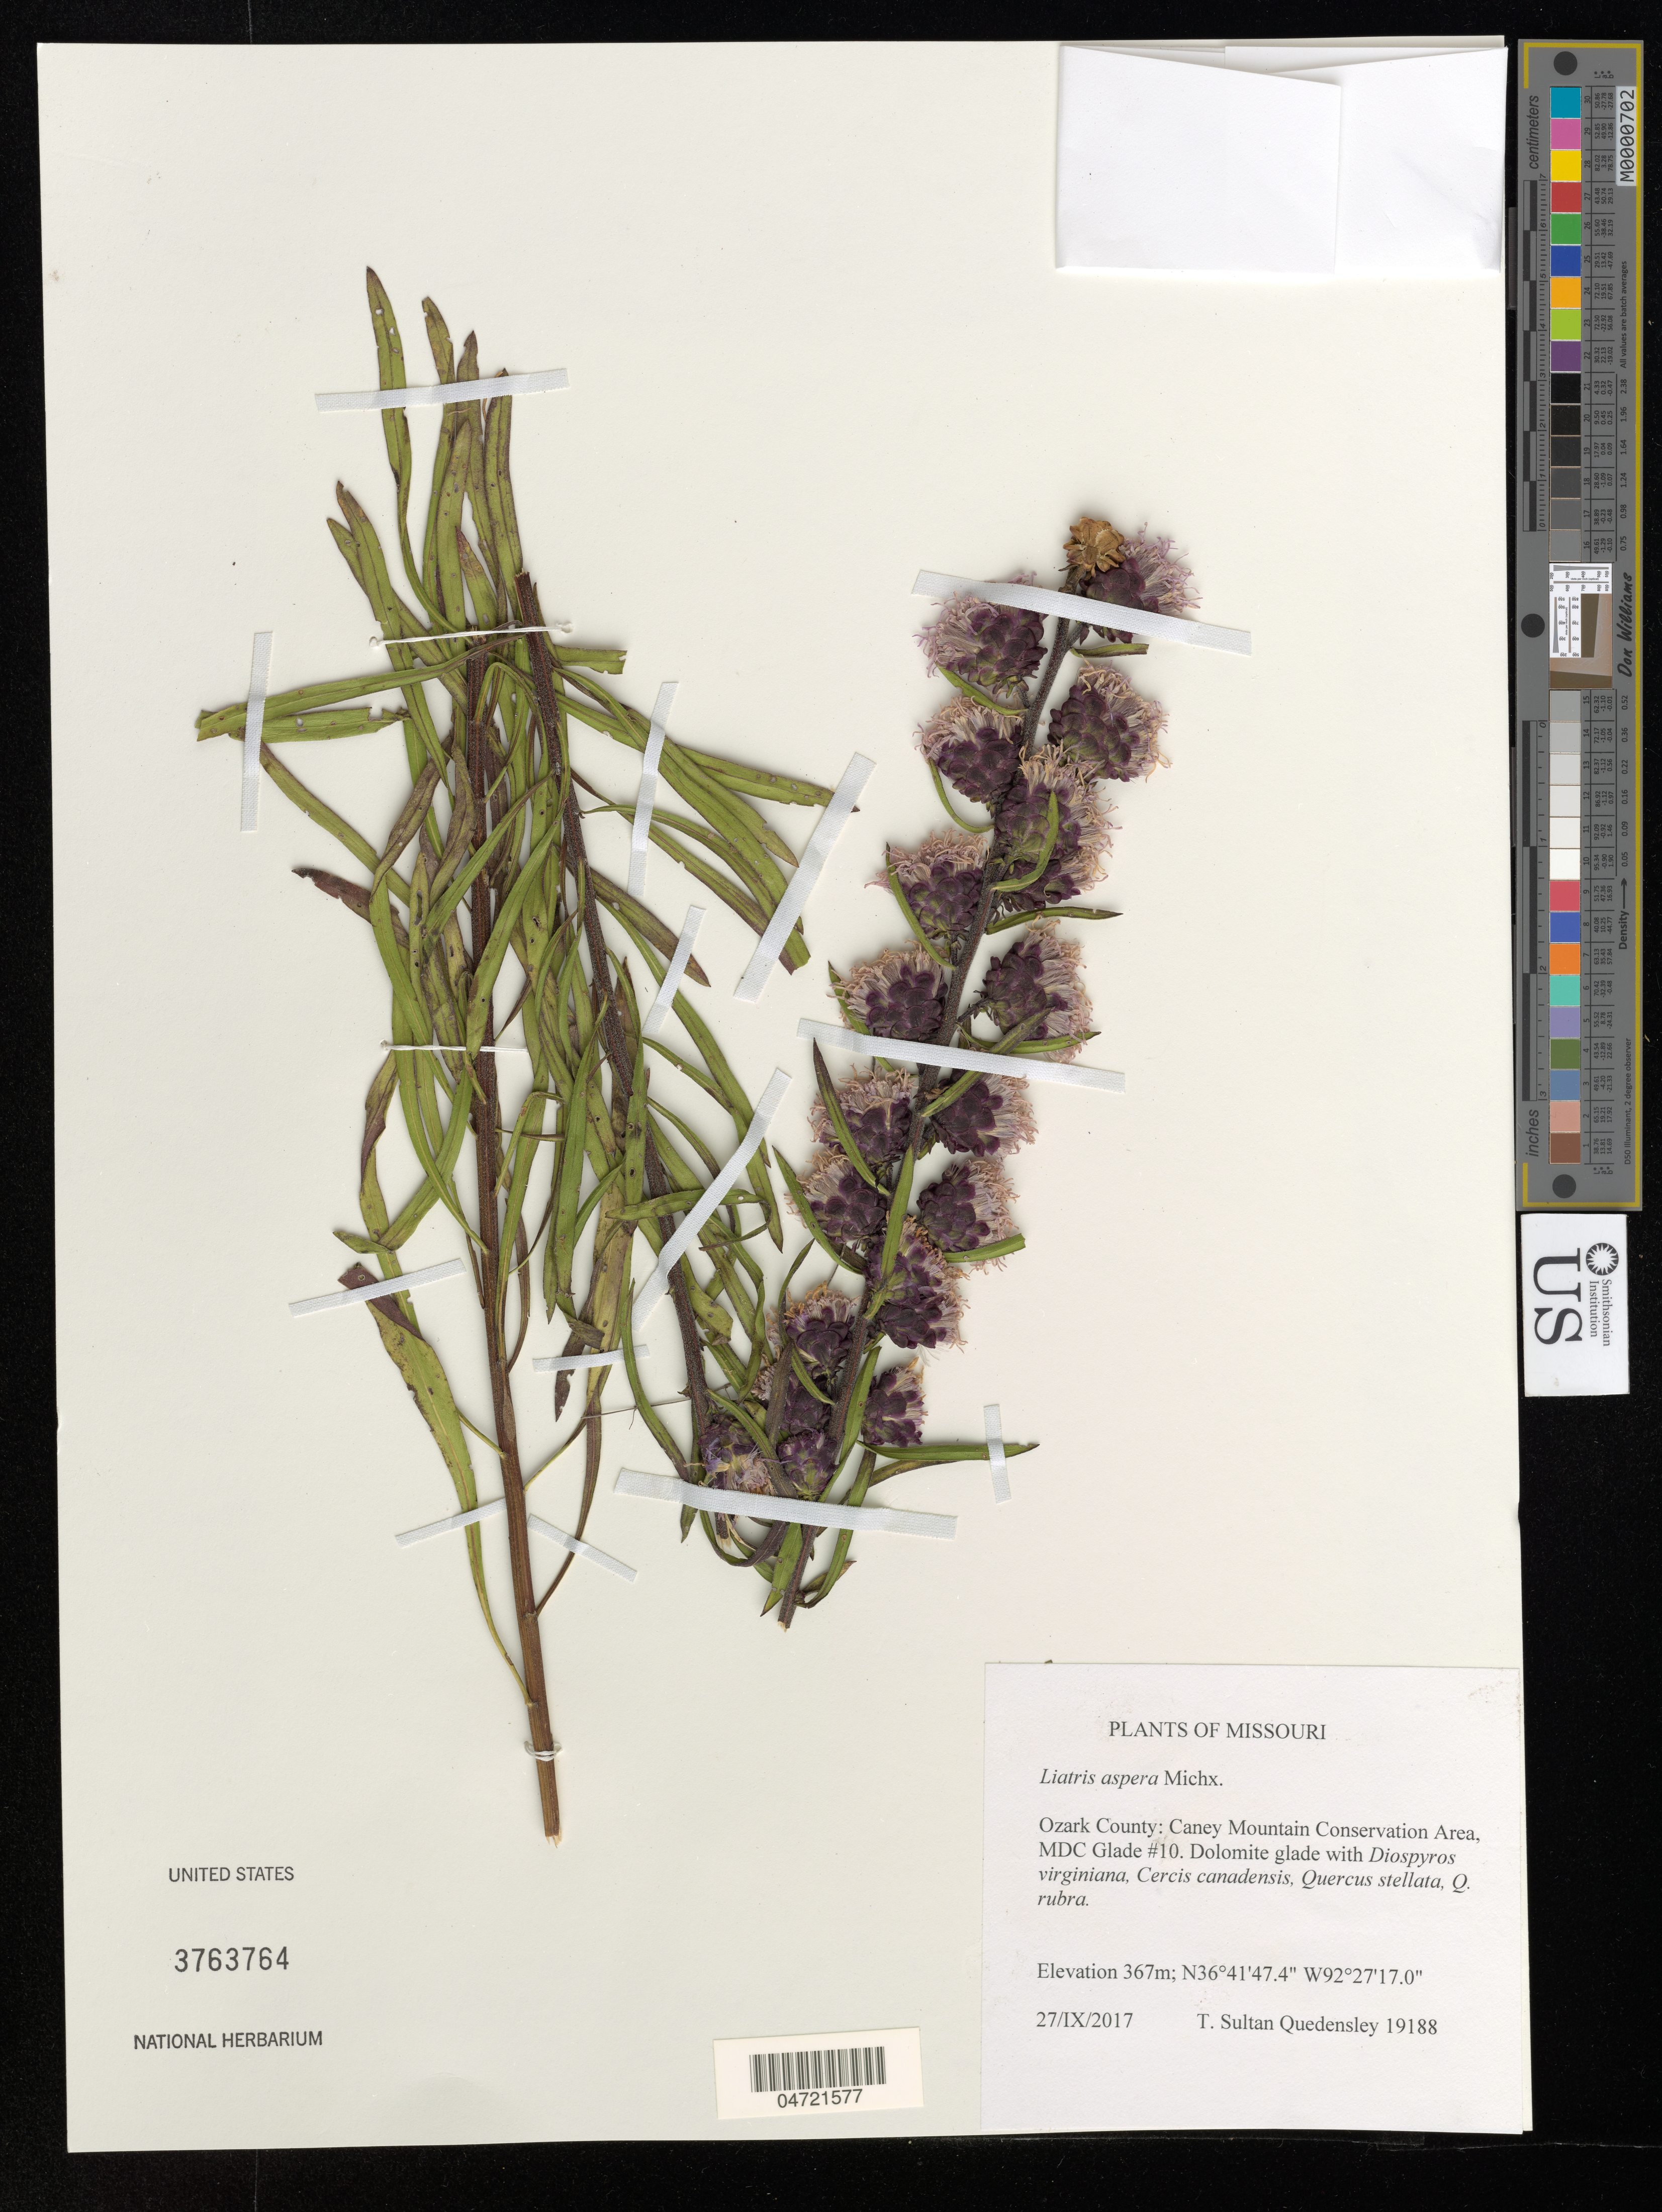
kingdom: Plantae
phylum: Tracheophyta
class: Magnoliopsida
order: Asterales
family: Asteraceae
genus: Liatris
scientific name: Liatris aspera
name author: Michx.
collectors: T. S. Quedensley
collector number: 19188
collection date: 2017-09-27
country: United States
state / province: Missouri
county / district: Ozark County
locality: Caney Mountain Conservation Area, MDC Clade #10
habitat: Dolomite glade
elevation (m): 367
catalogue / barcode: US 3763764